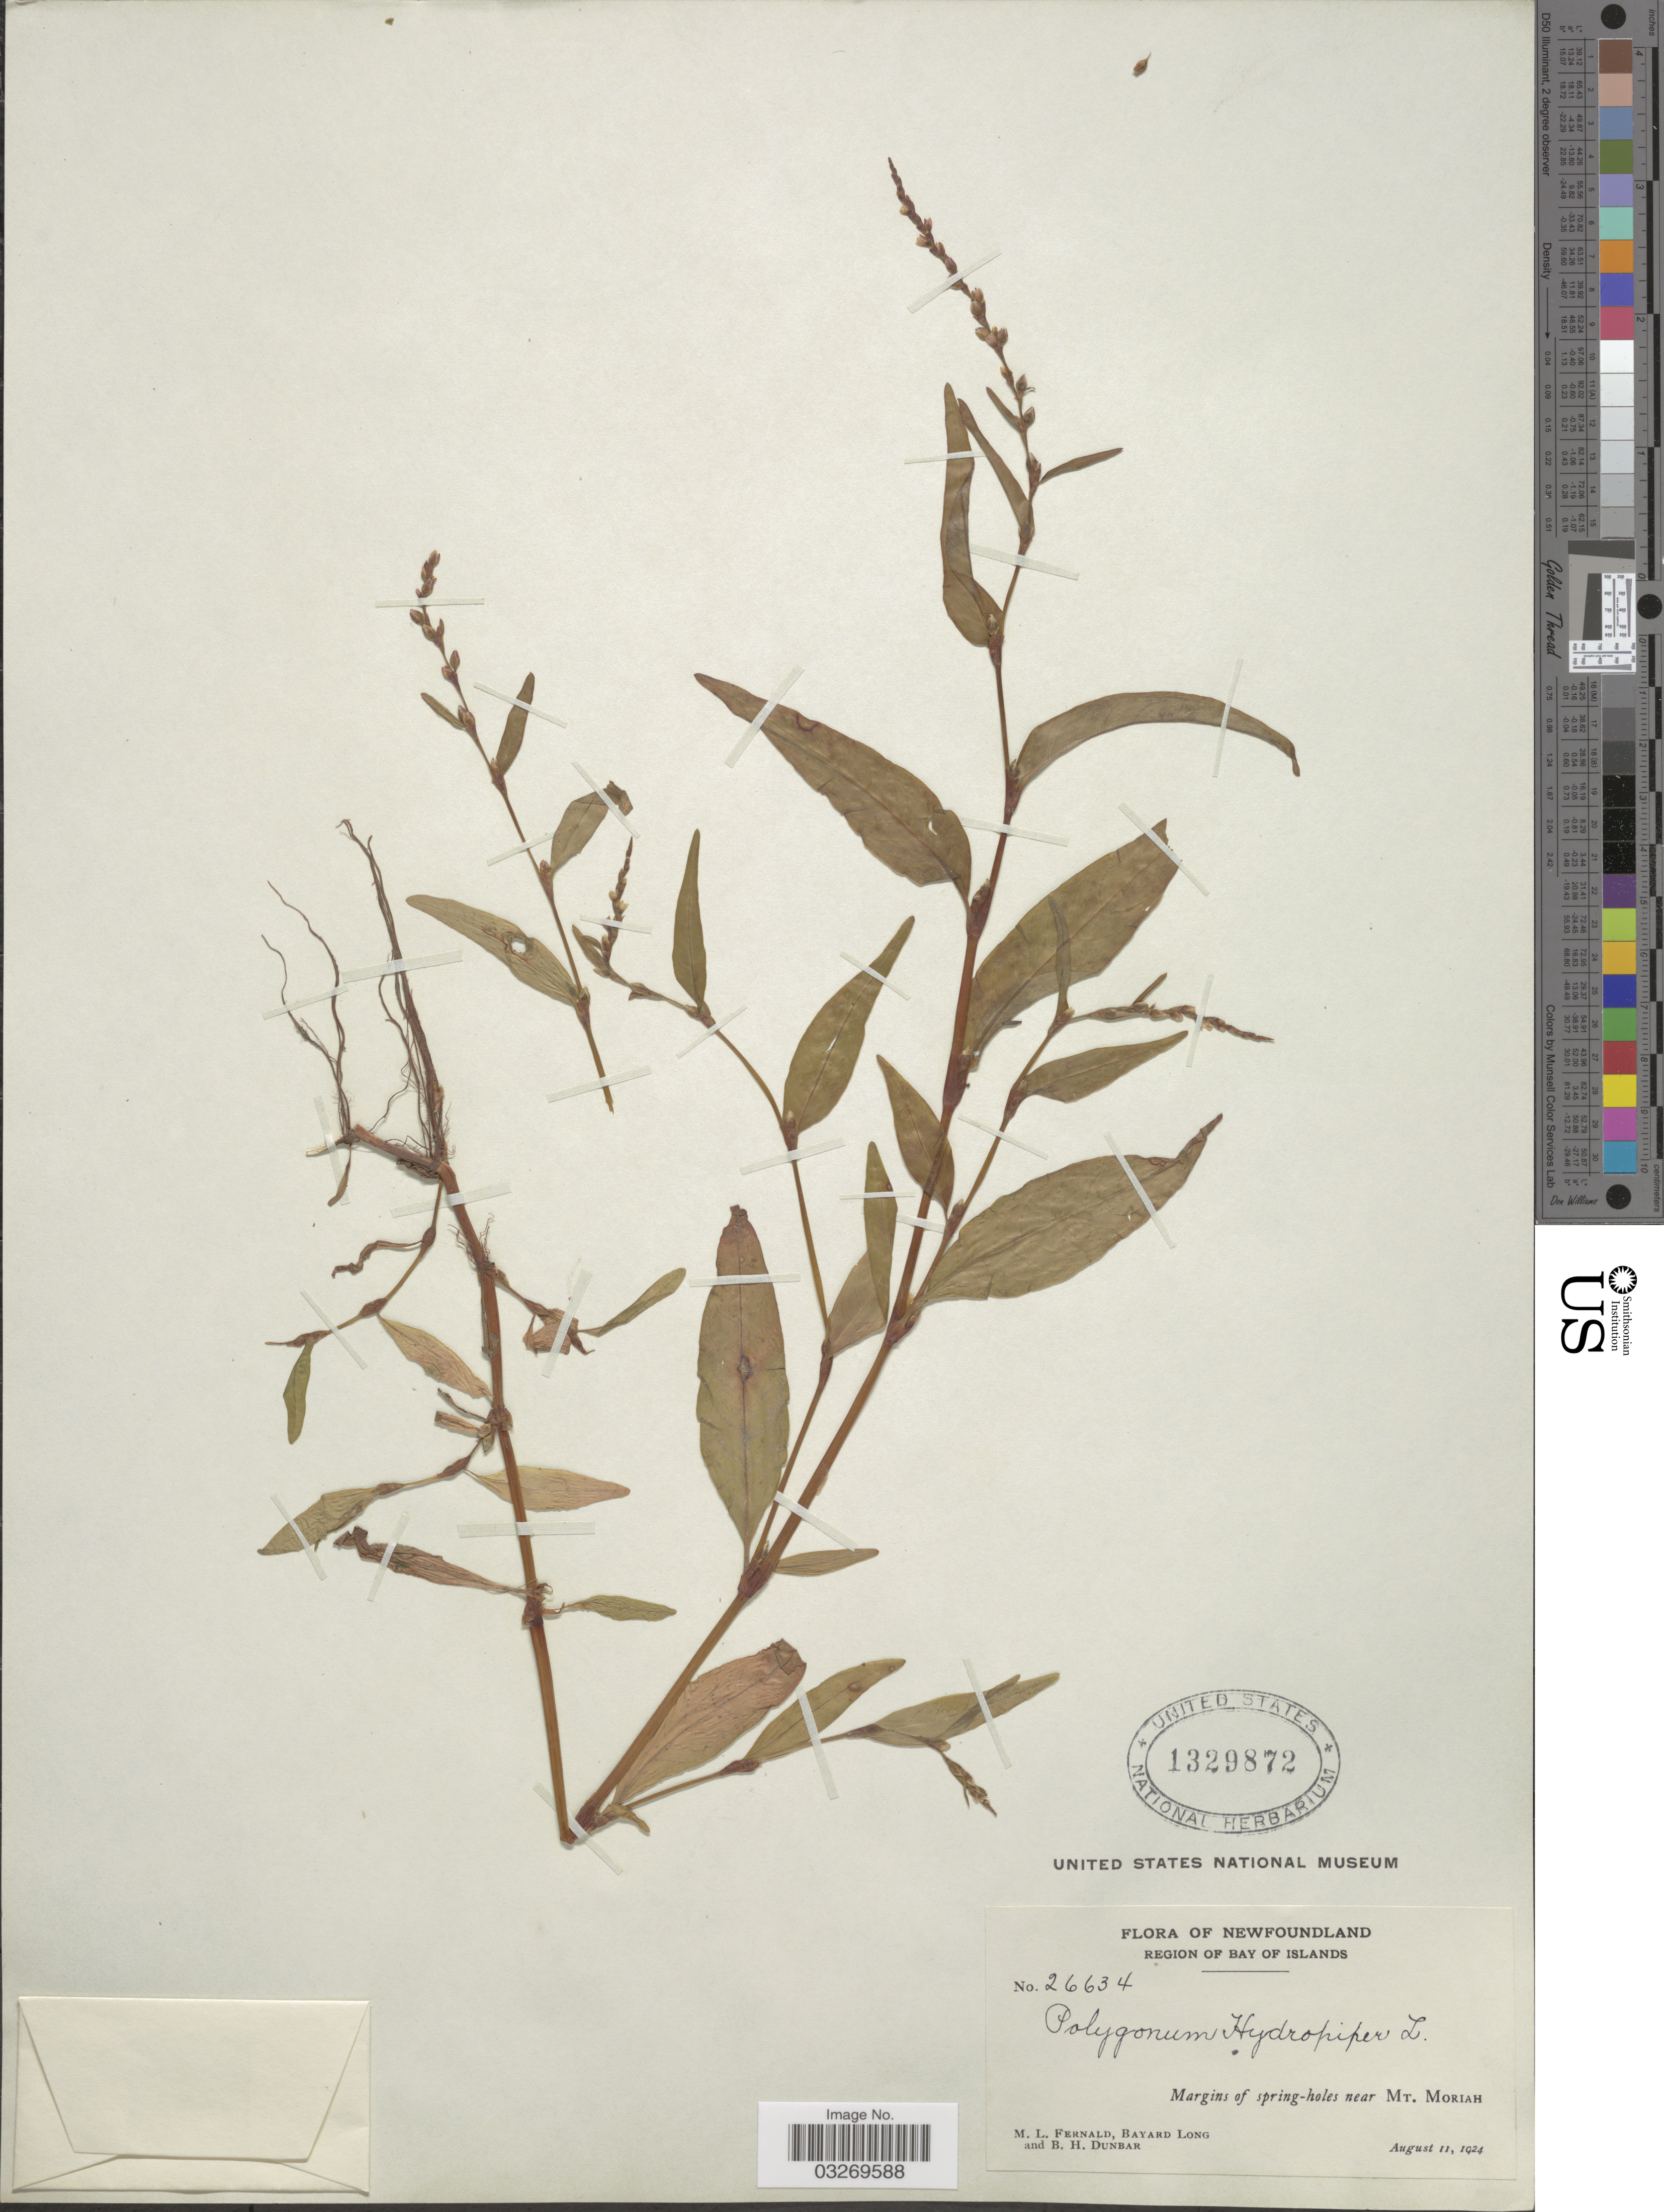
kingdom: Plantae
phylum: Tracheophyta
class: Magnoliopsida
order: Caryophyllales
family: Polygonaceae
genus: Persicaria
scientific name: Persicaria hydropiper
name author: (L.) Delarbre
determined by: Atha, D. E.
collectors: M. L. Fernald, B. Long & B. Dunbar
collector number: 26634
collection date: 1924-08-11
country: Canada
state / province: Newfoundland and Labrador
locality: Region of Bay of Islands, Margins of spring-holes near Mt. Moriah.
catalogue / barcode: US 1329872